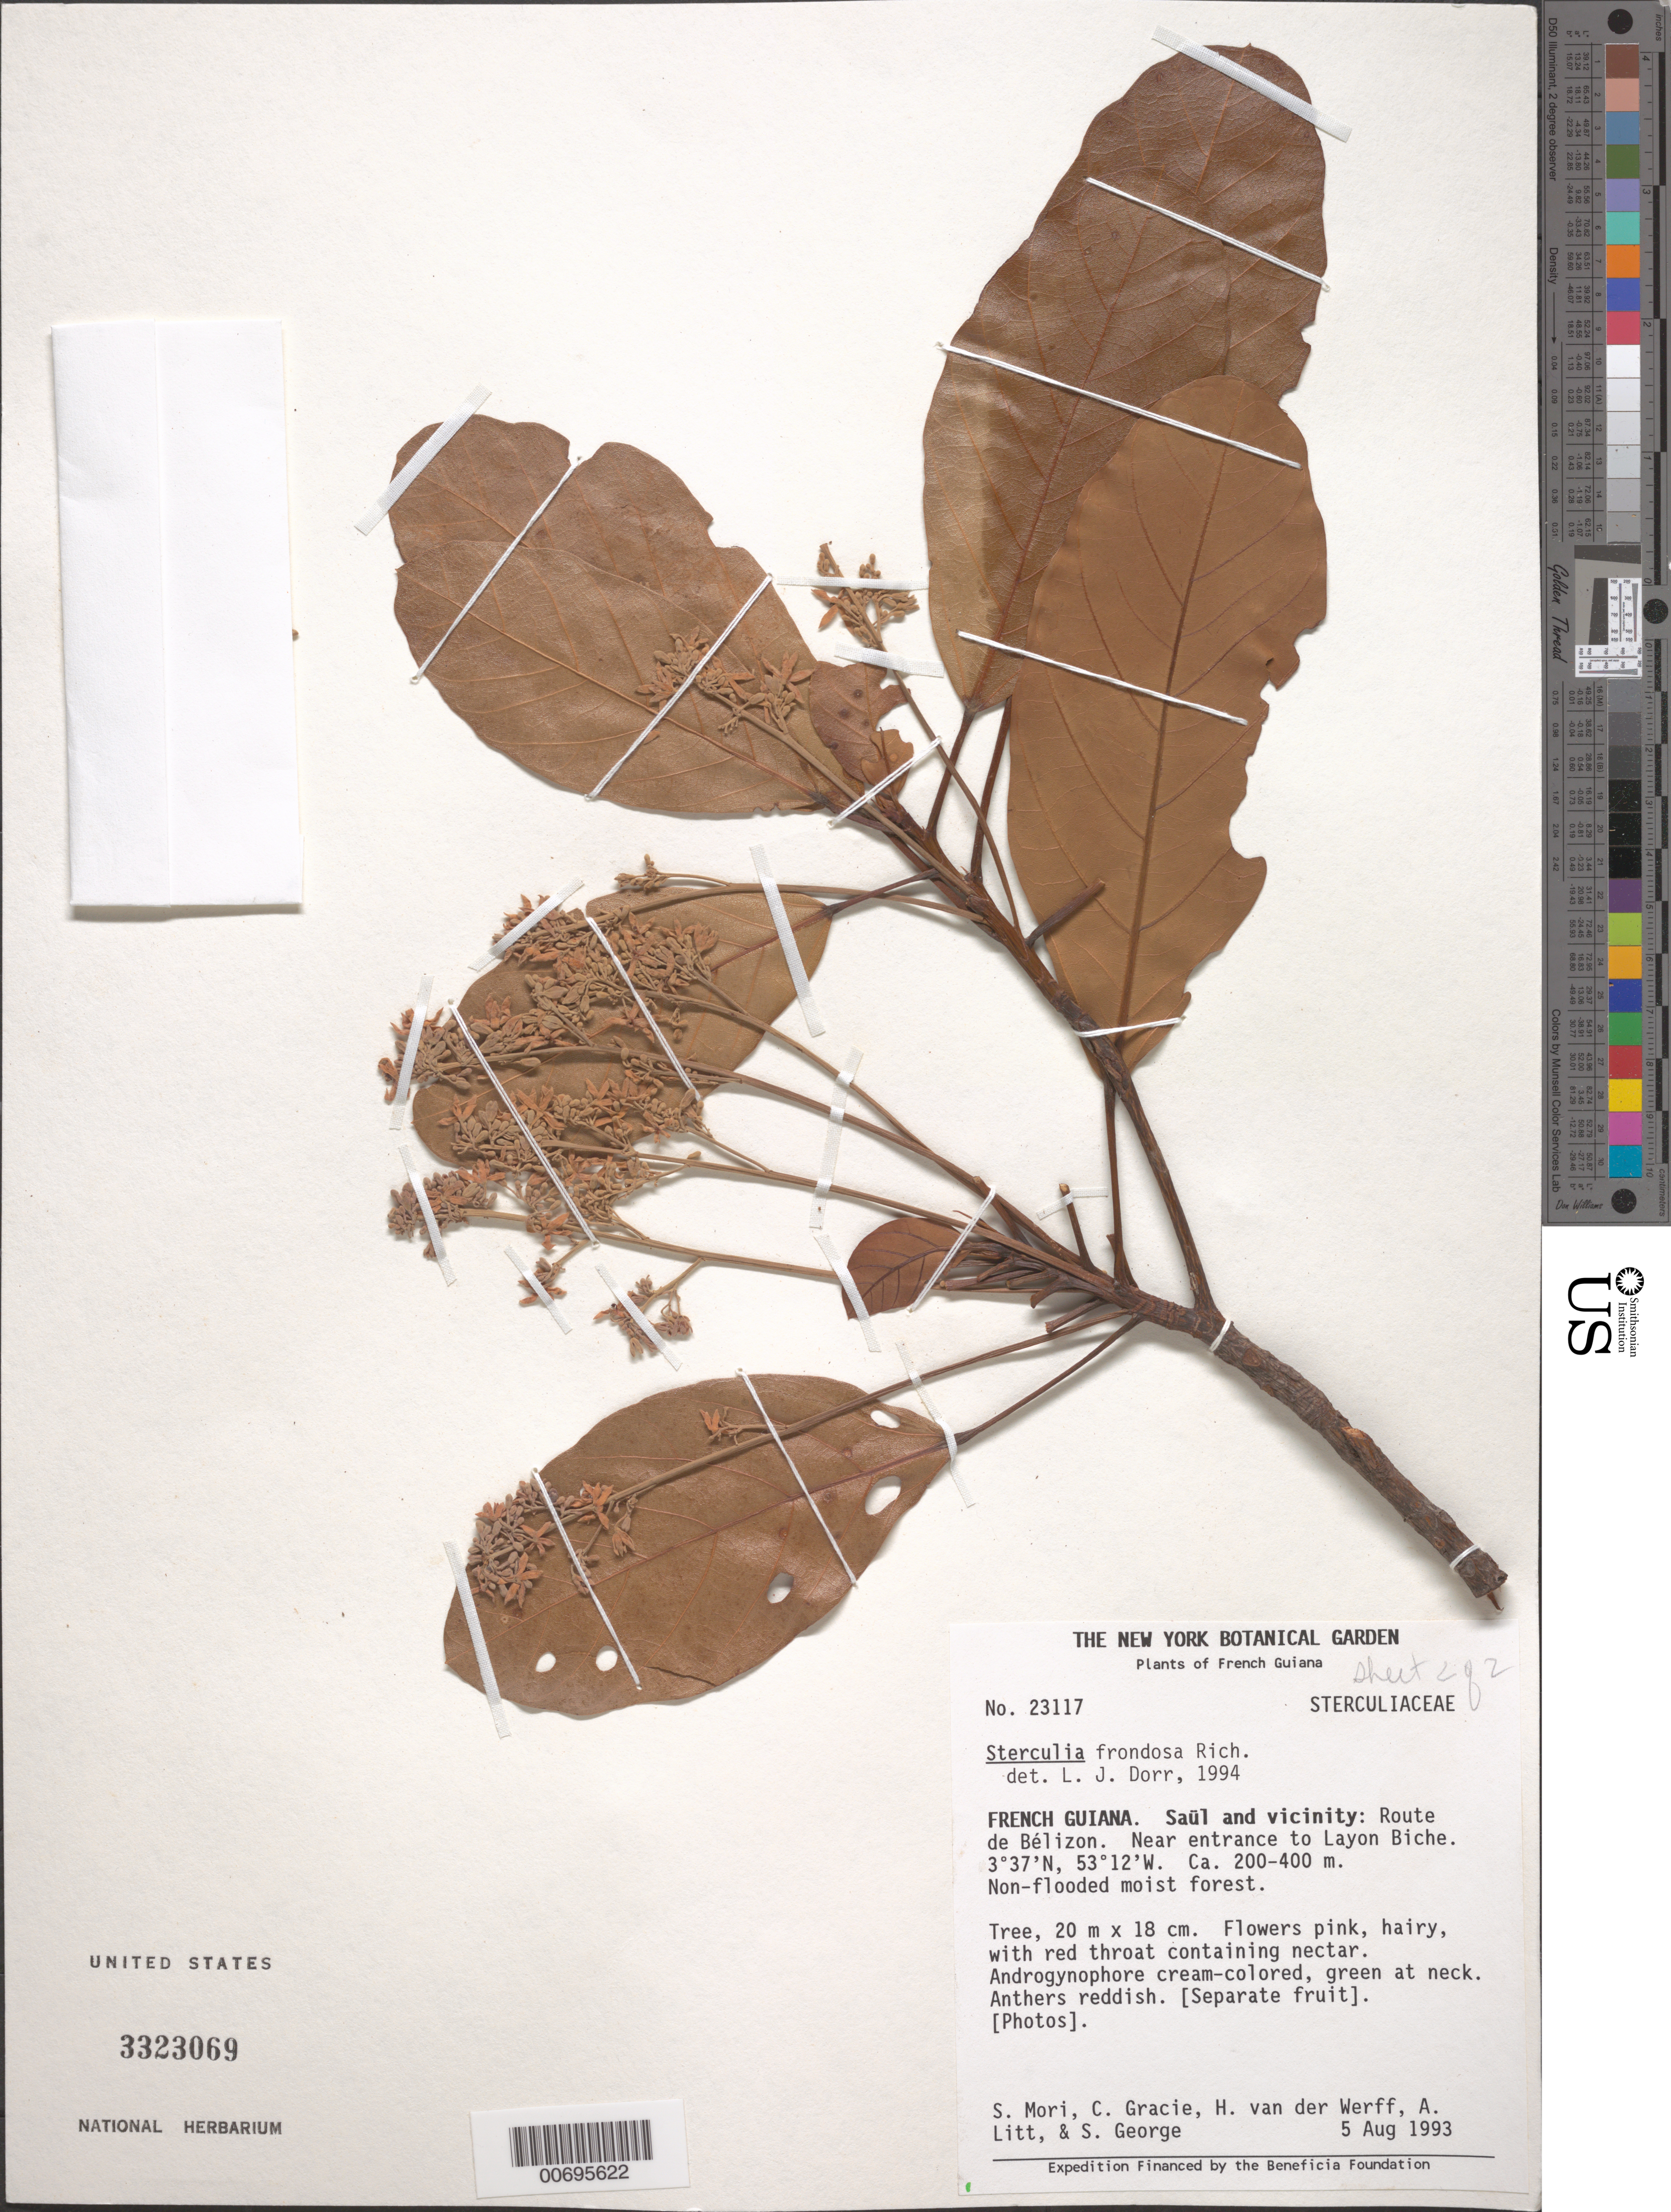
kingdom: Plantae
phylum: Tracheophyta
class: Magnoliopsida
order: Malvales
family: Malvaceae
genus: Sterculia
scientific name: Sterculia frondosa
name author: Rich.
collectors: S. Mori, C. A. Gracie, H. van der Werff, A. Litt & S. George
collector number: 23117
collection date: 1993-08-05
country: French Guiana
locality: Saül and vicinity: Route de Bélizon. Near entrance to Layon Biche.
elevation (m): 200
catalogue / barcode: US 3323069